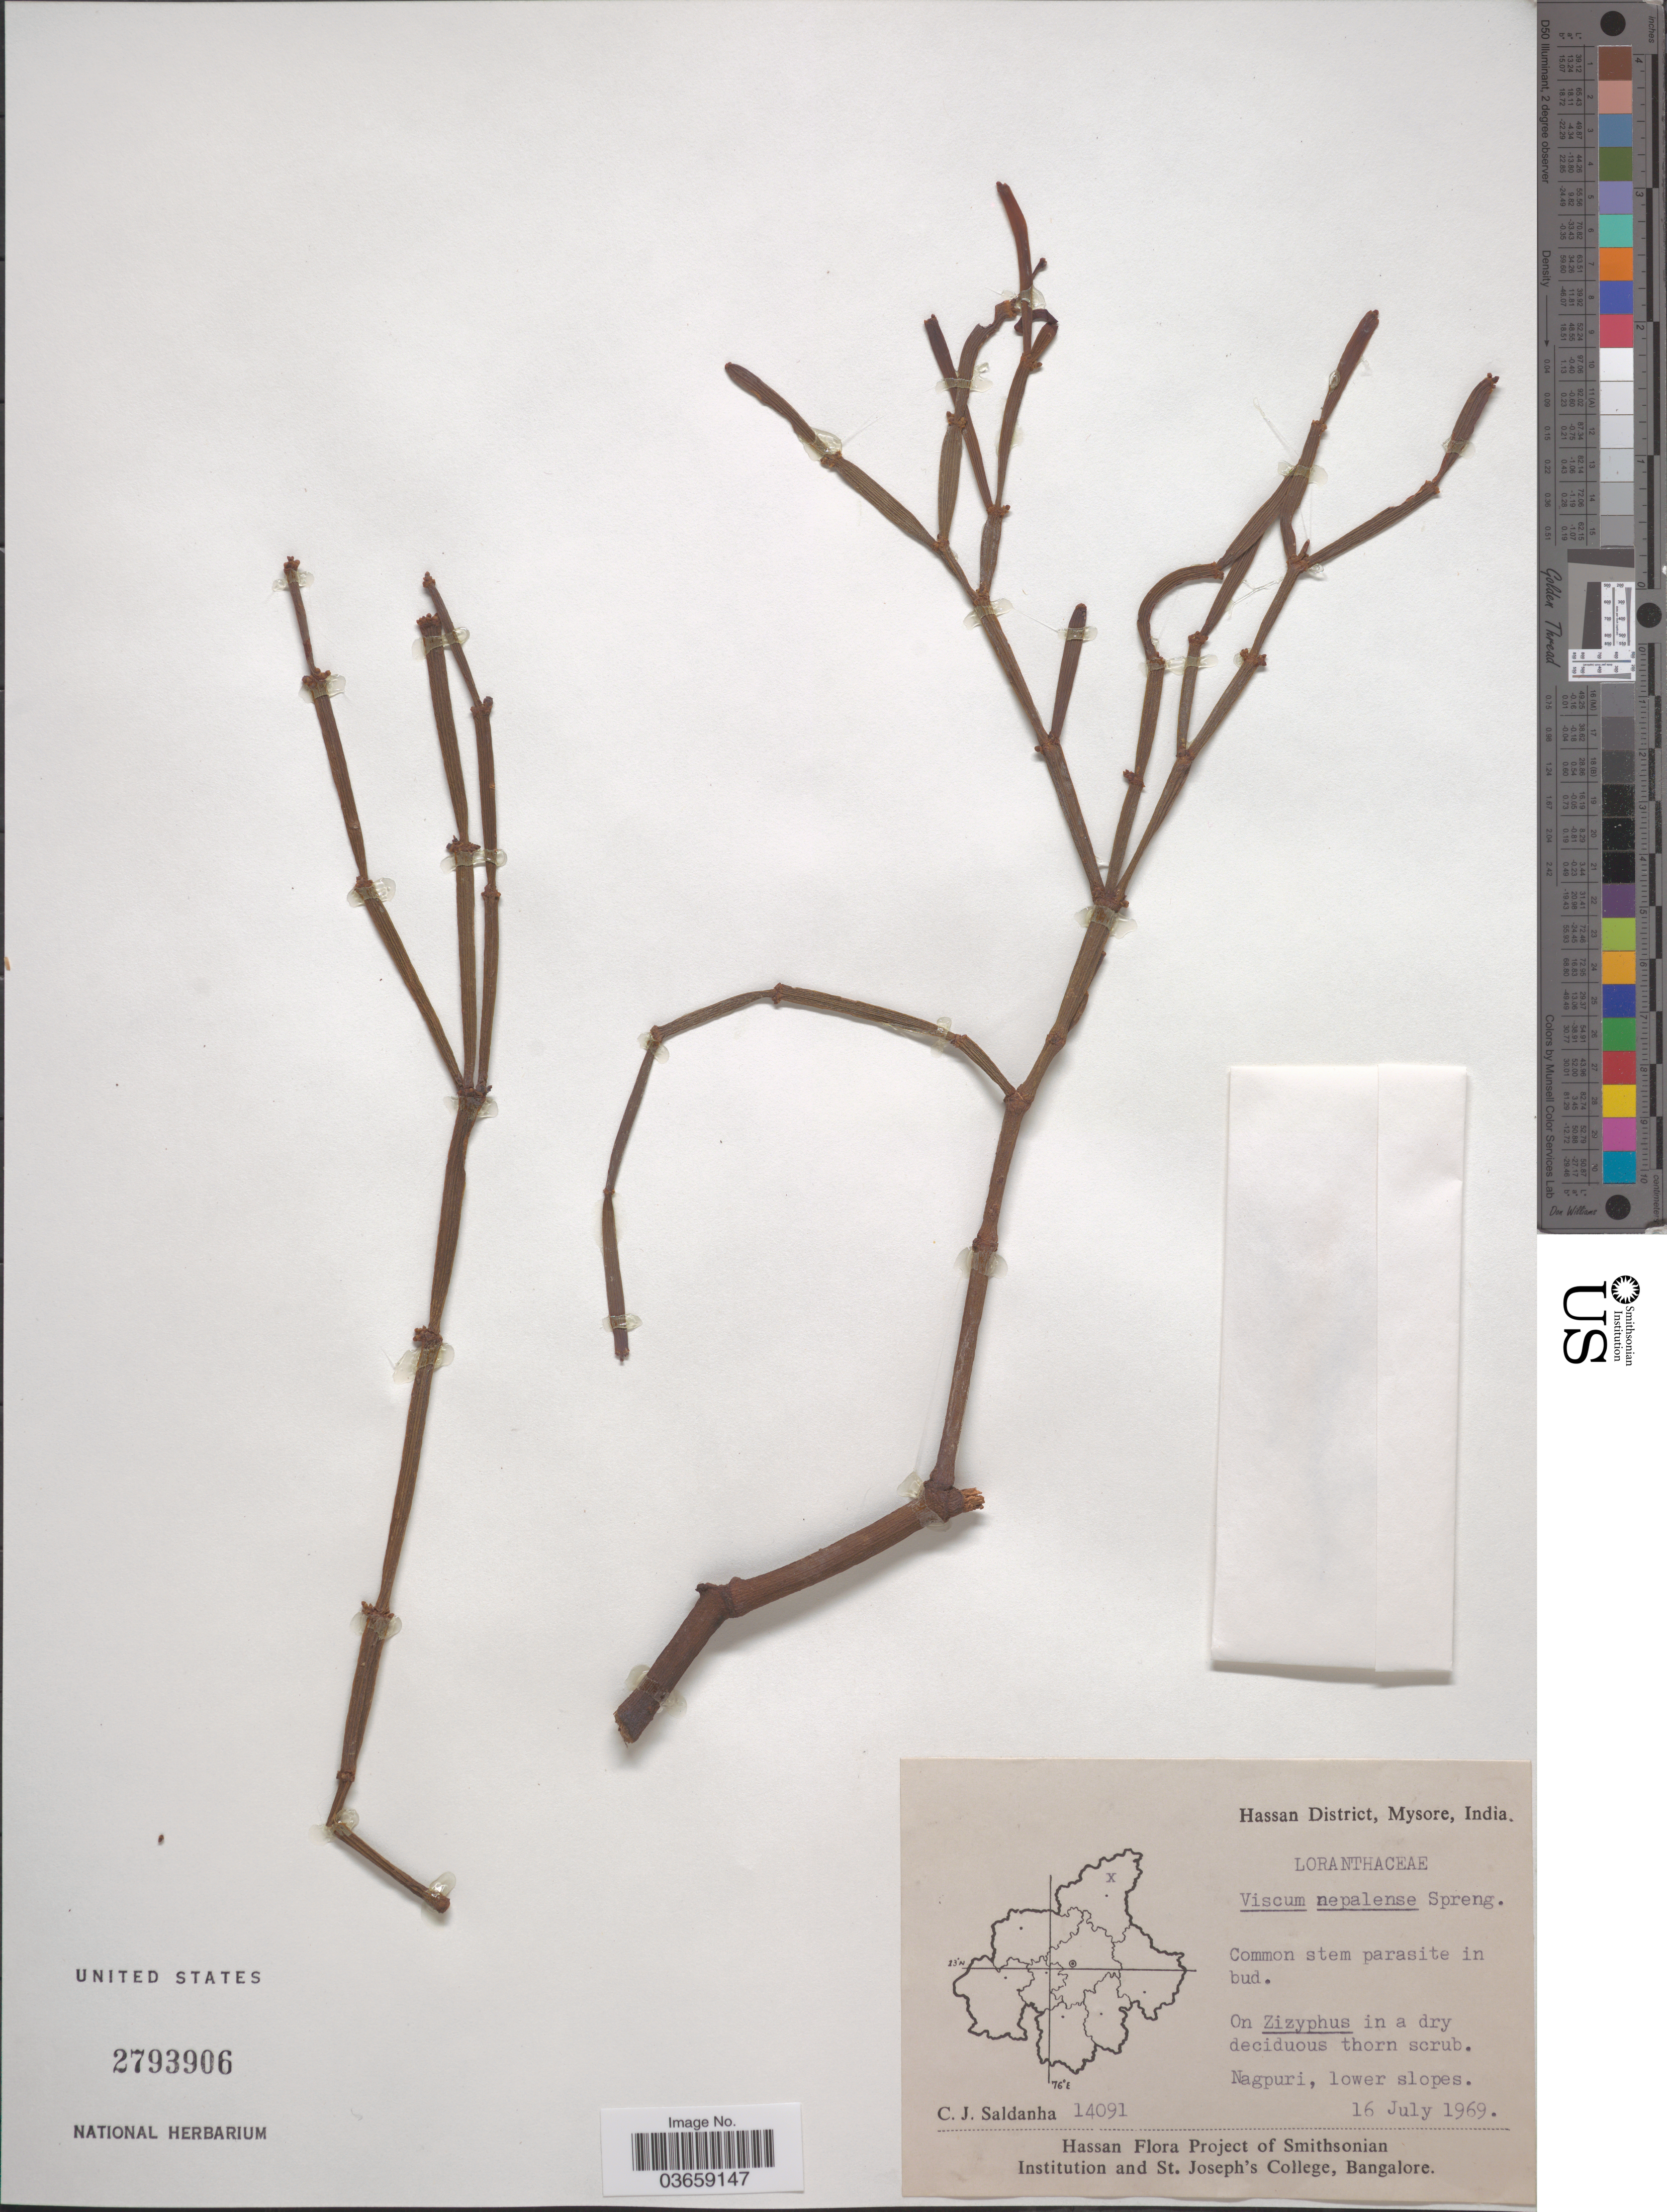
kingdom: Plantae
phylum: Tracheophyta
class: Magnoliopsida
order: Santalales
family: Viscaceae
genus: Viscum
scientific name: Viscum nepalense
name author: Spreng.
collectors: C. J. Saldanha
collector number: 14091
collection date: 1969-07-16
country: India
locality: Hassan District, Mysore. Nagpuri, lower slopes.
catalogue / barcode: US 2793906